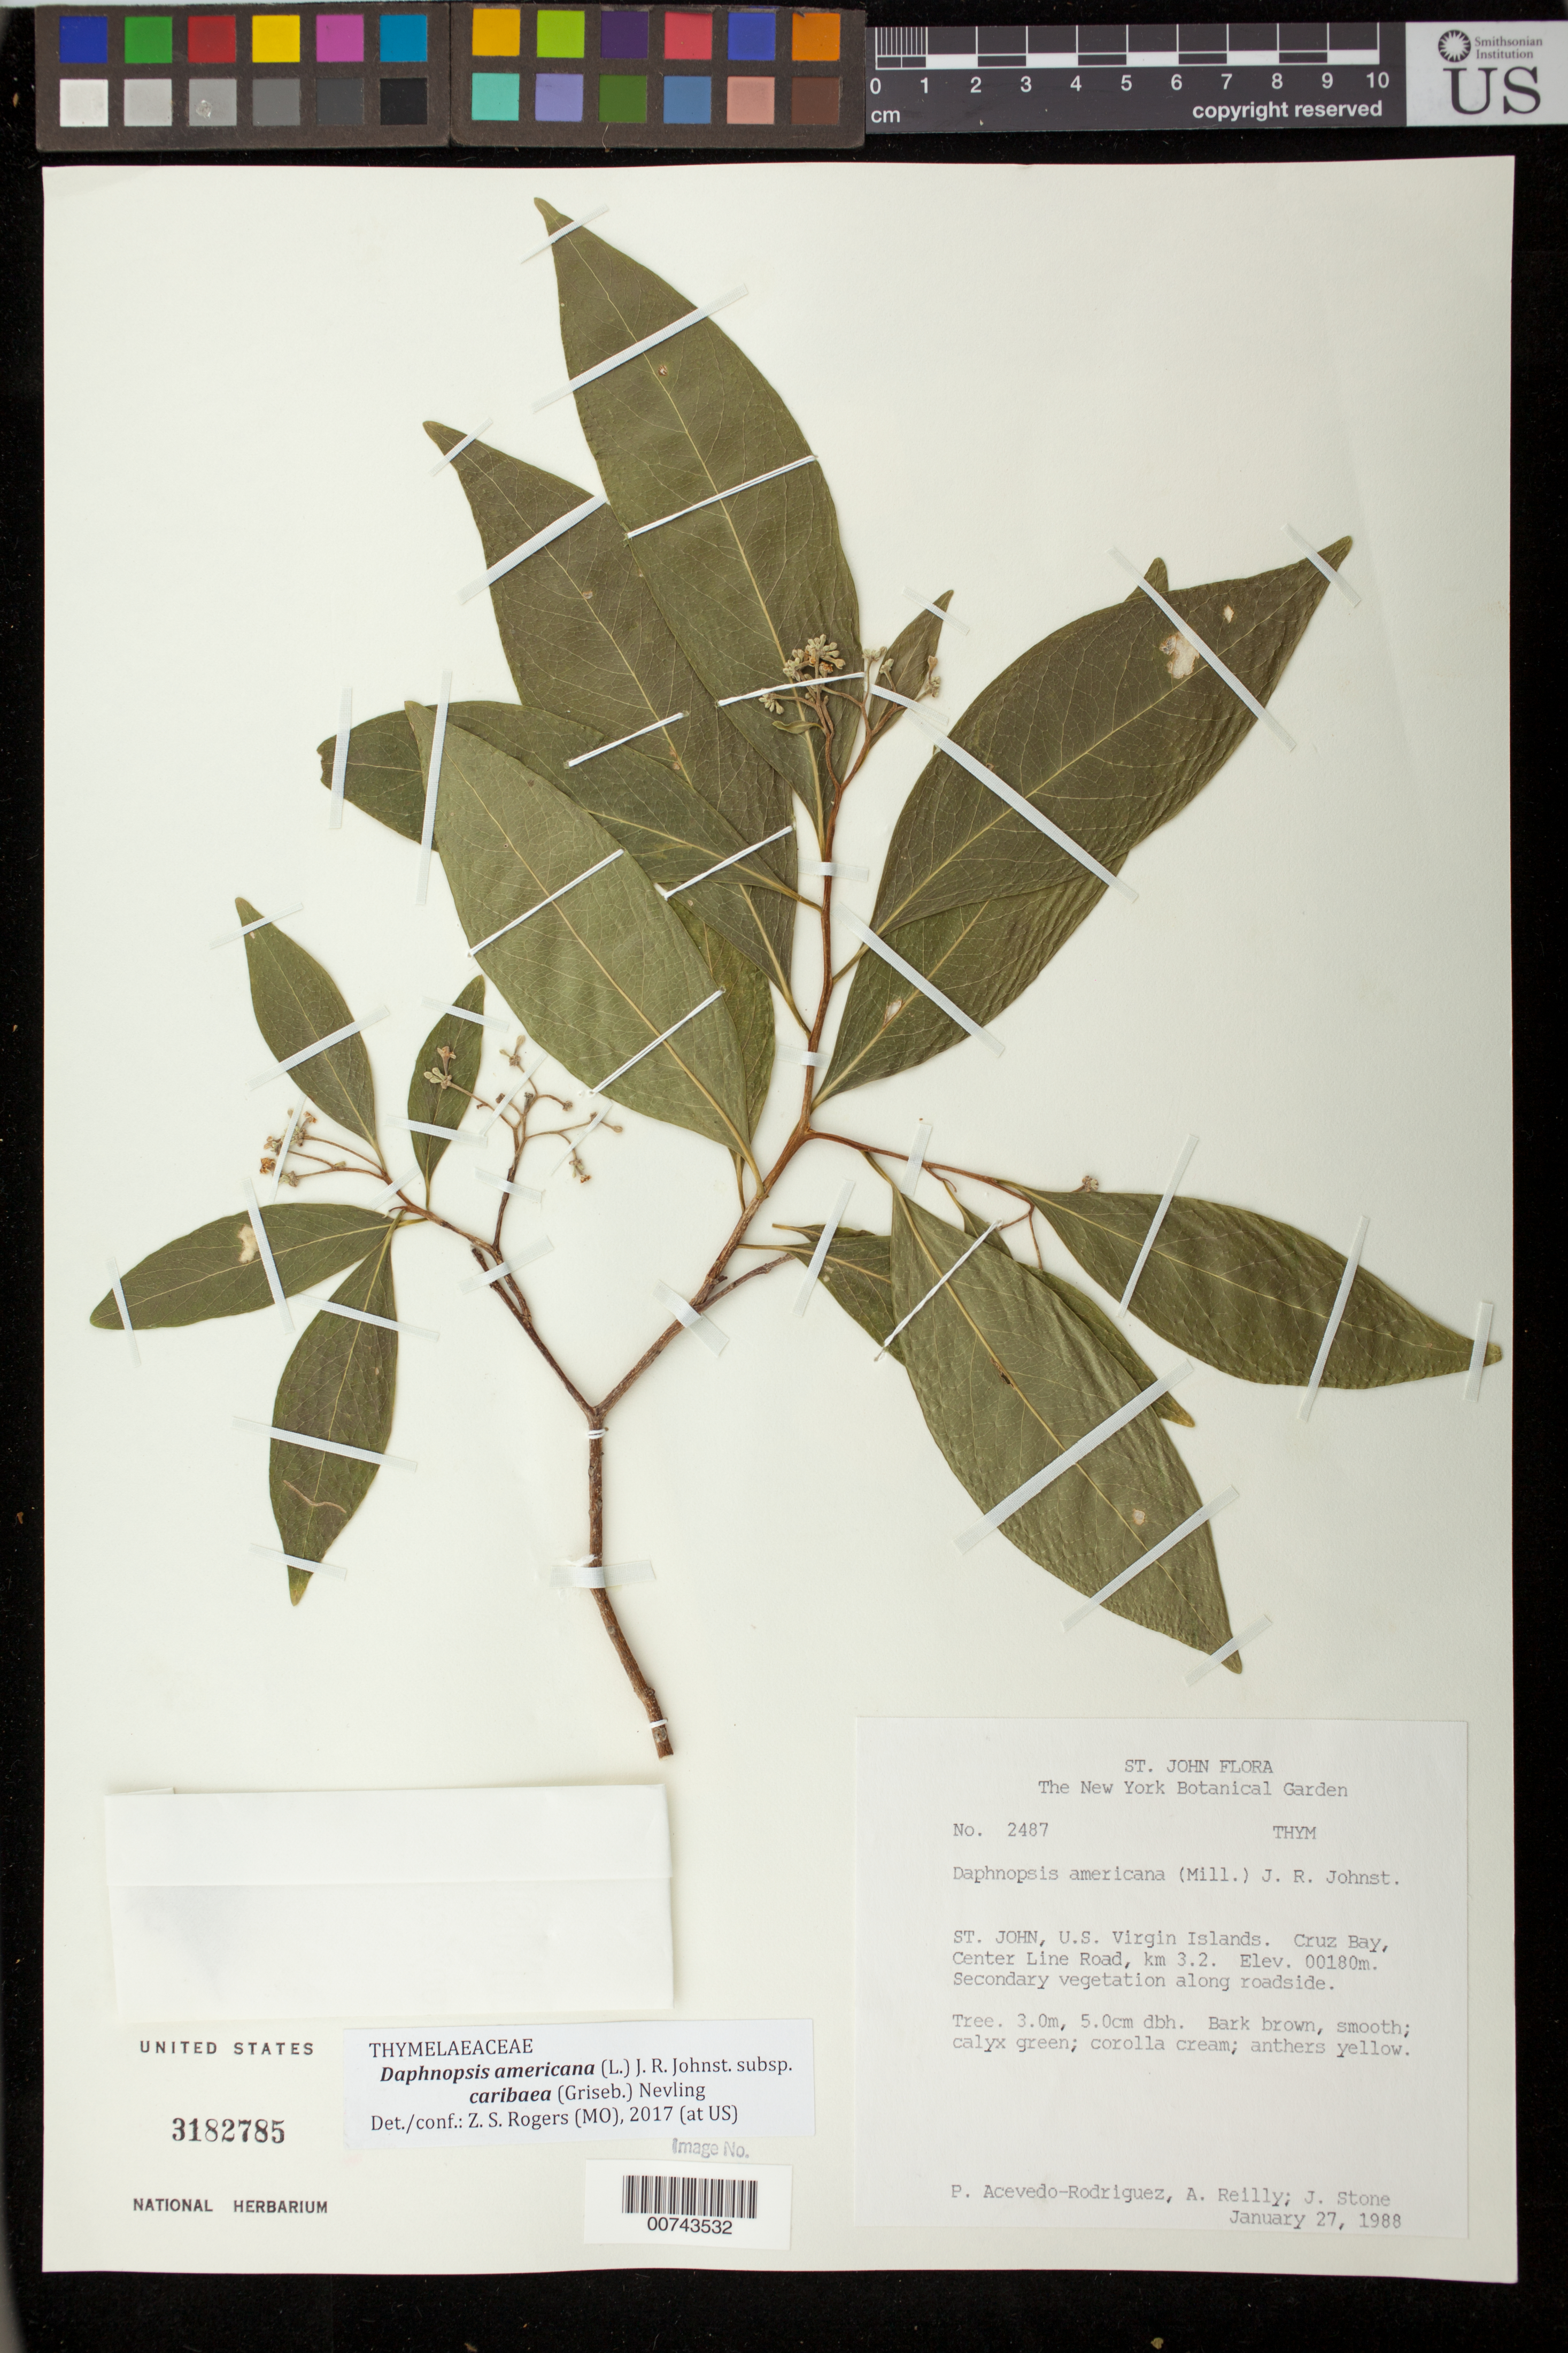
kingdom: Plantae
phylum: Tracheophyta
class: Magnoliopsida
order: Malvales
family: Thymelaeaceae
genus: Daphnopsis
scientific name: Daphnopsis americana subsp. caribaea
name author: (Griseb.) Nevling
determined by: Rogers, Z. S.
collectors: P. Acevedo-Rodr.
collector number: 2487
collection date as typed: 27 Jan 1988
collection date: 1988-01-27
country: U.S. Virgin Islands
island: St. John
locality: Cruz Bay Quarter; Center Line Road, km 3.2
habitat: Secondary vegetation along roadside.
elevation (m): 180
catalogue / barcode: US 3182785